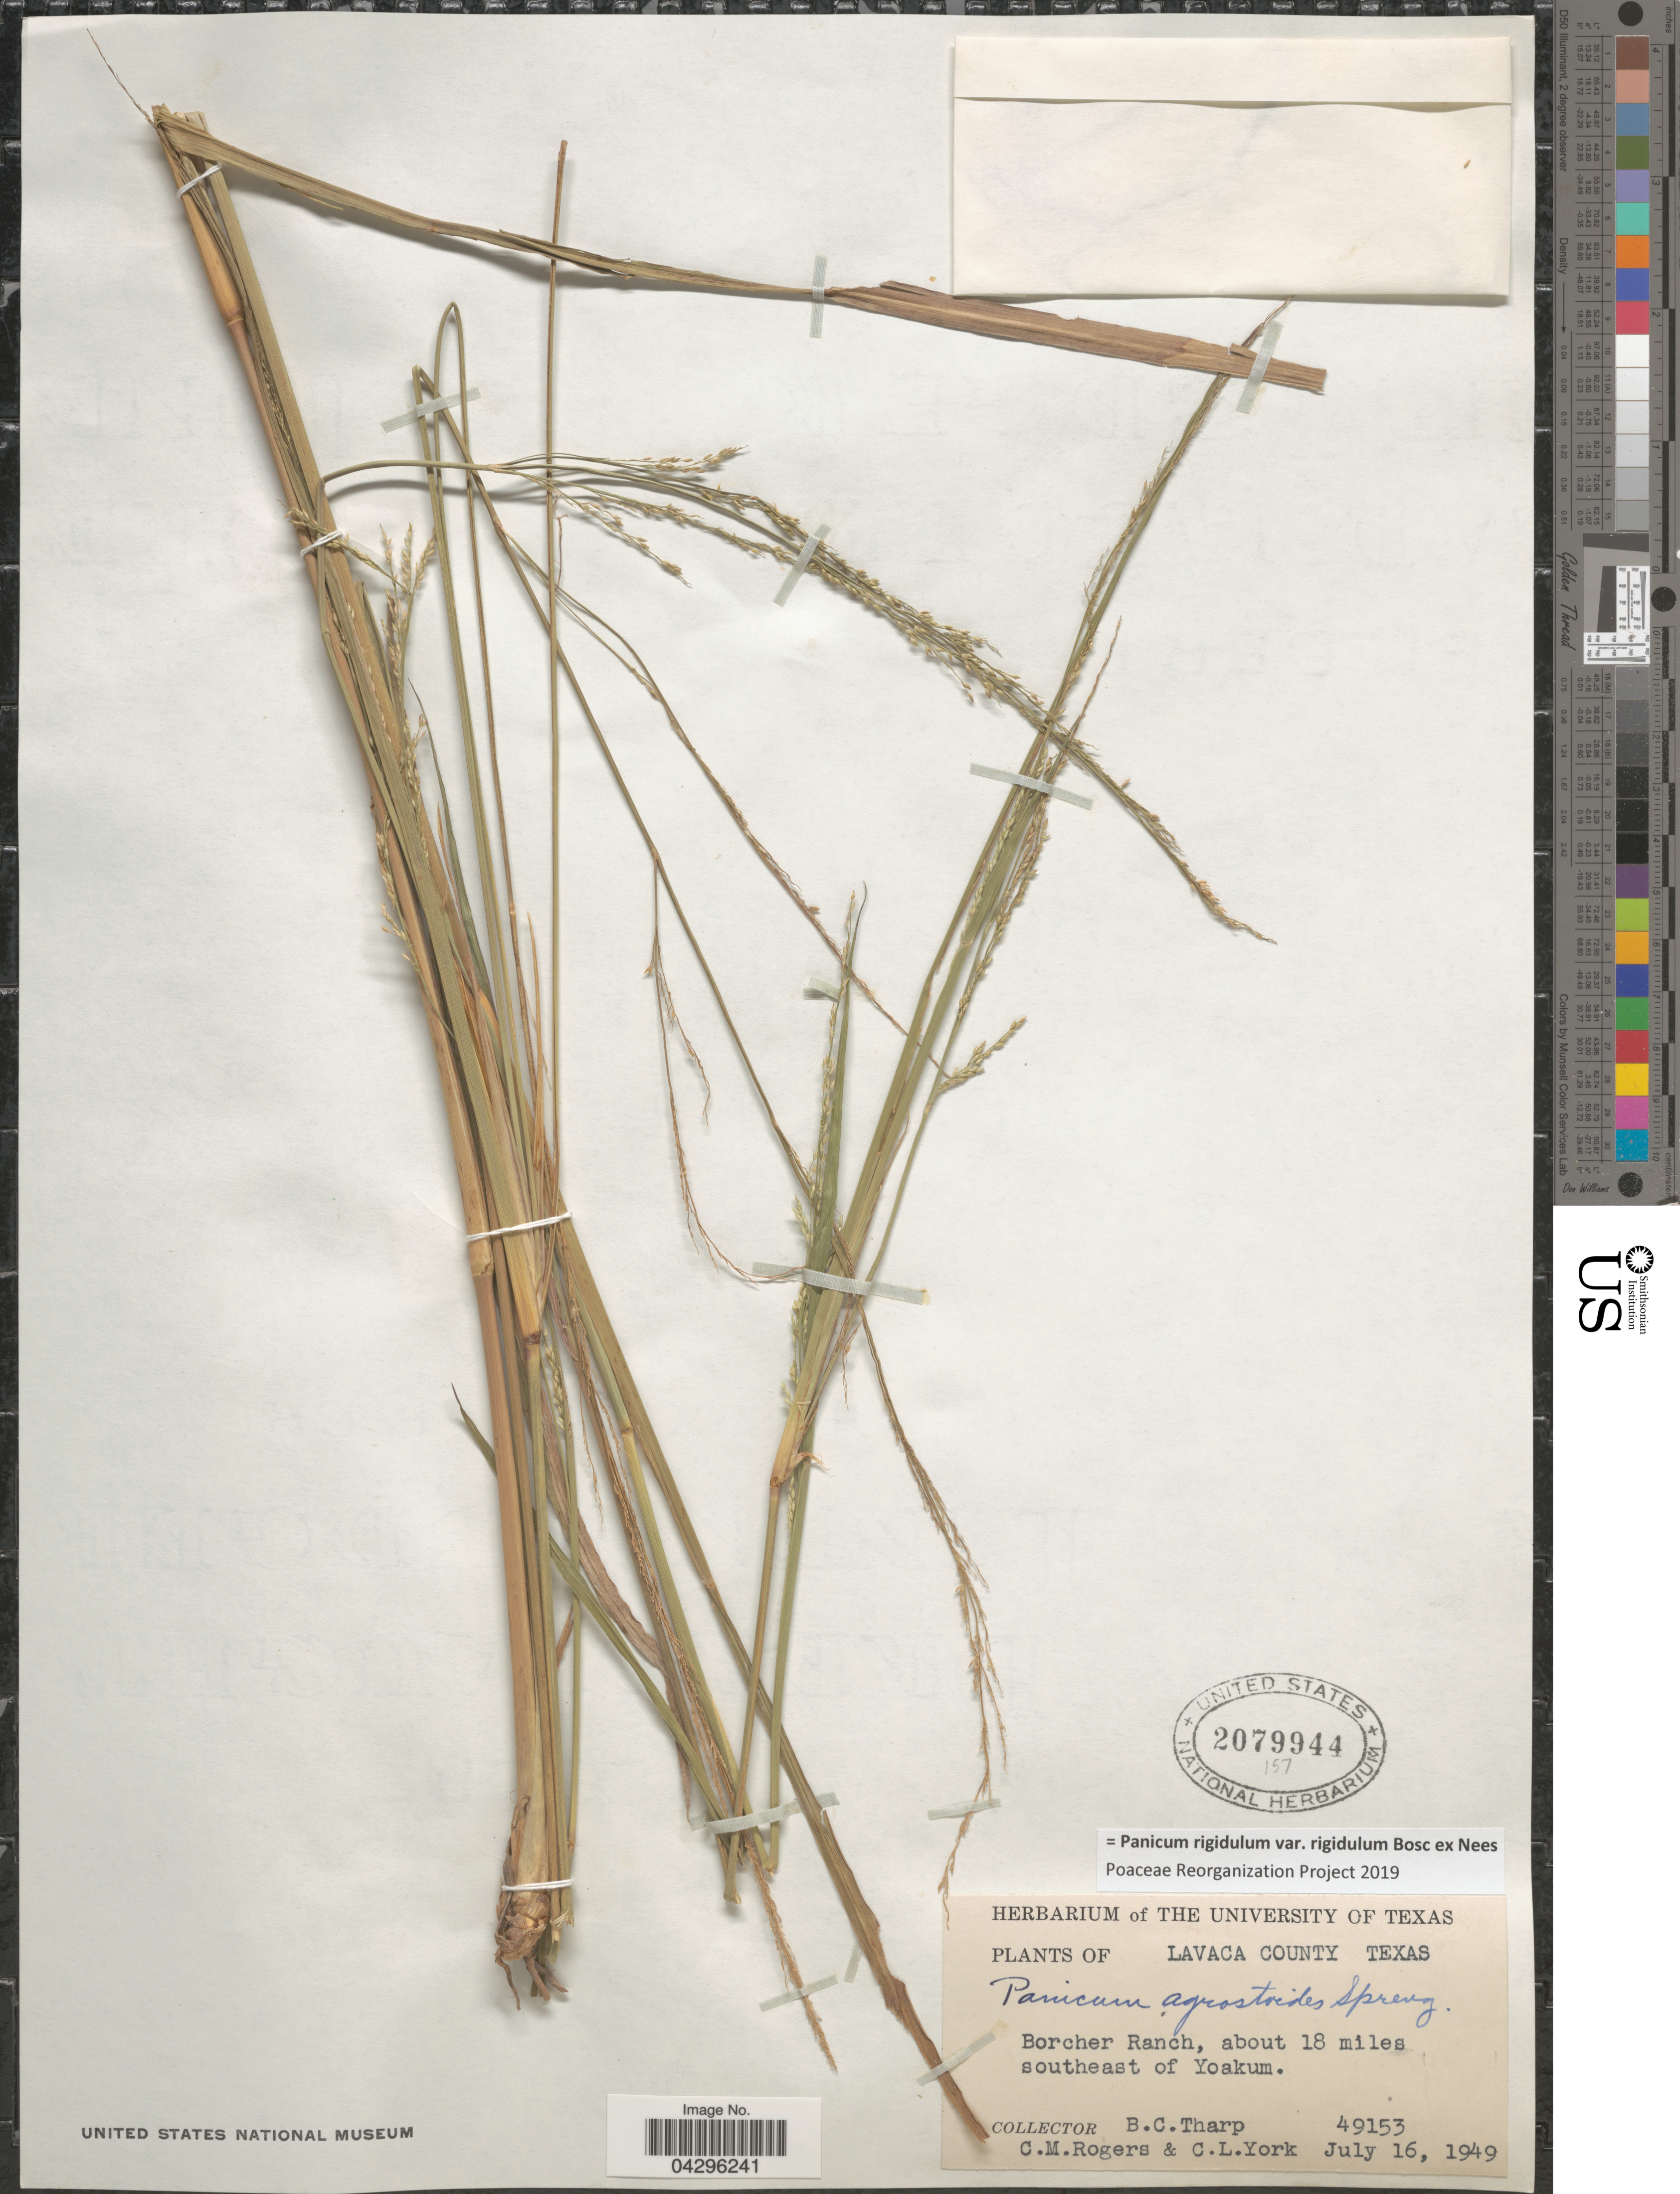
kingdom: Plantae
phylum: Tracheophyta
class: Liliopsida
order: Poales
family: Poaceae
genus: Panicum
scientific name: Panicum rigidulum var. rigidulum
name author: Bosc ex Nees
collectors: B. C. Tharp, C. M. Rogers & C. L. York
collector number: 49153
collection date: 1949-07-16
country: United States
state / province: Texas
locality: Lavaca County. Borcher Ranch, about 18 miles southeast of Yoakum.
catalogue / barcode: US 2079944